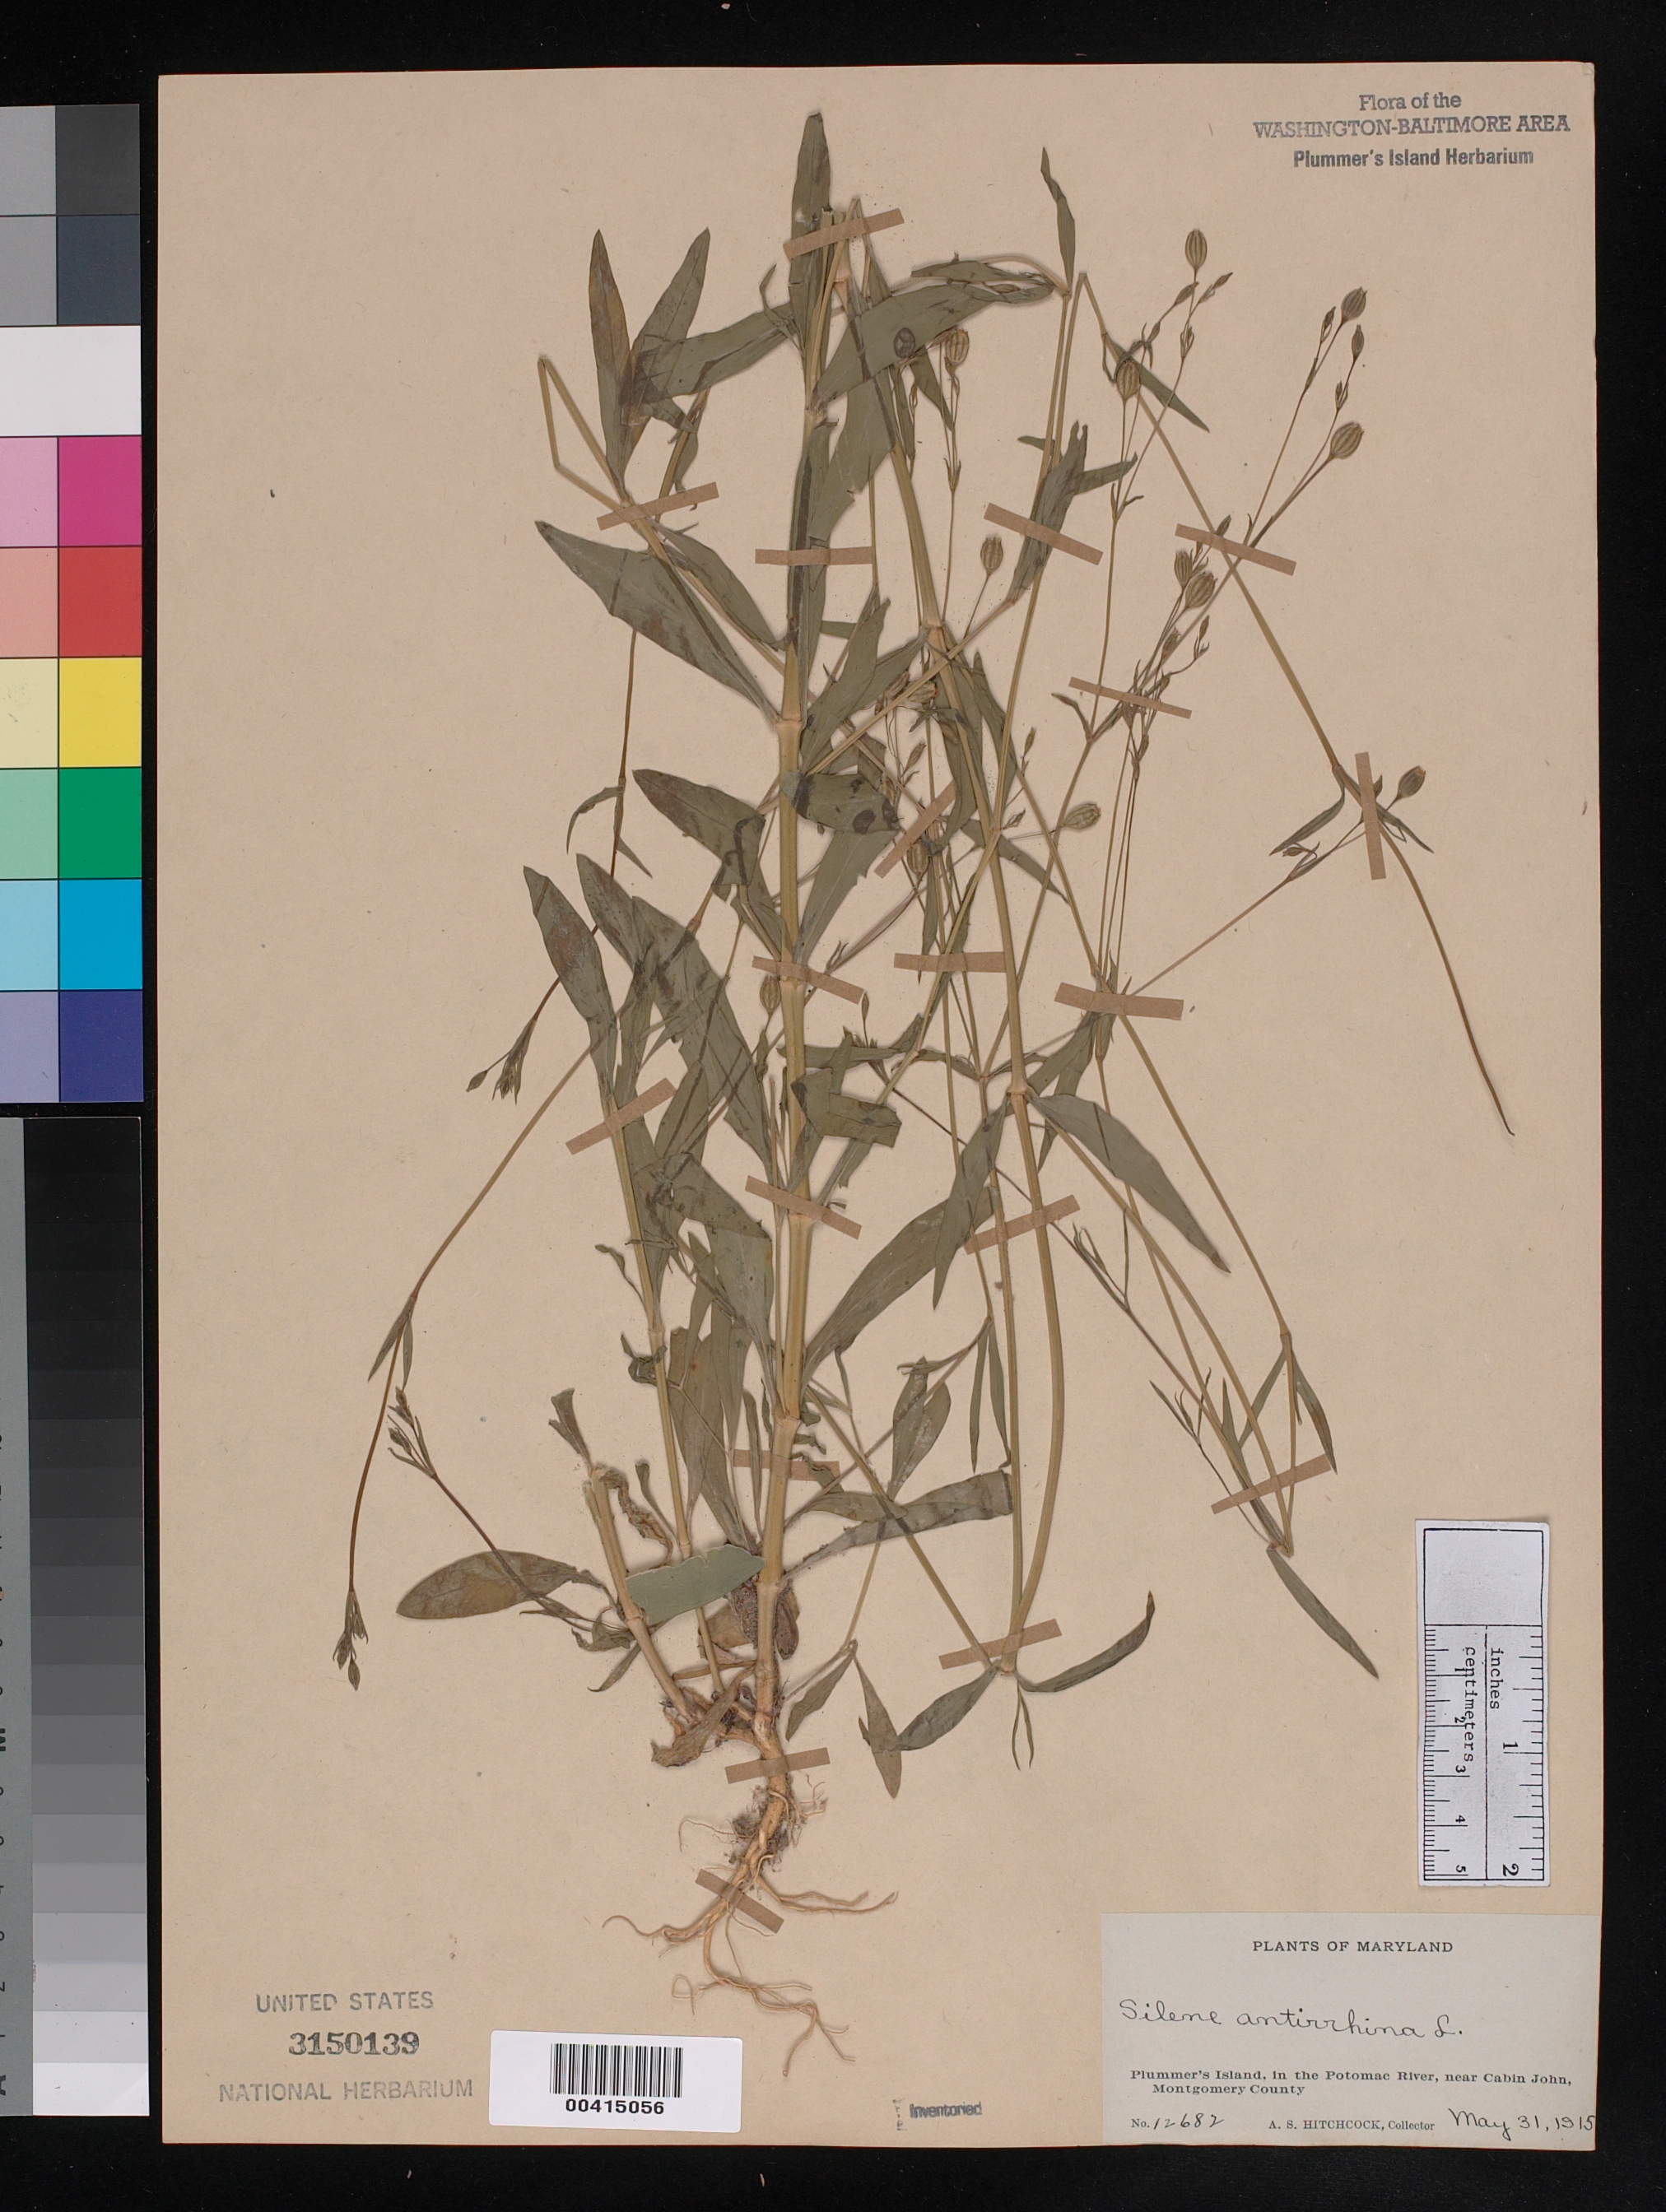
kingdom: Plantae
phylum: Tracheophyta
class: Magnoliopsida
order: Caryophyllales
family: Caryophyllaceae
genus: Silene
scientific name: Silene antirrhina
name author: L.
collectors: A. S. Hitchcock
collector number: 12682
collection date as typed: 31 May 1915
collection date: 1915-05-31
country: United States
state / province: Maryland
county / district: Montgomery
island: Plummers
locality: Plummer's Island C. & O. Canal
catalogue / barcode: US 3150139